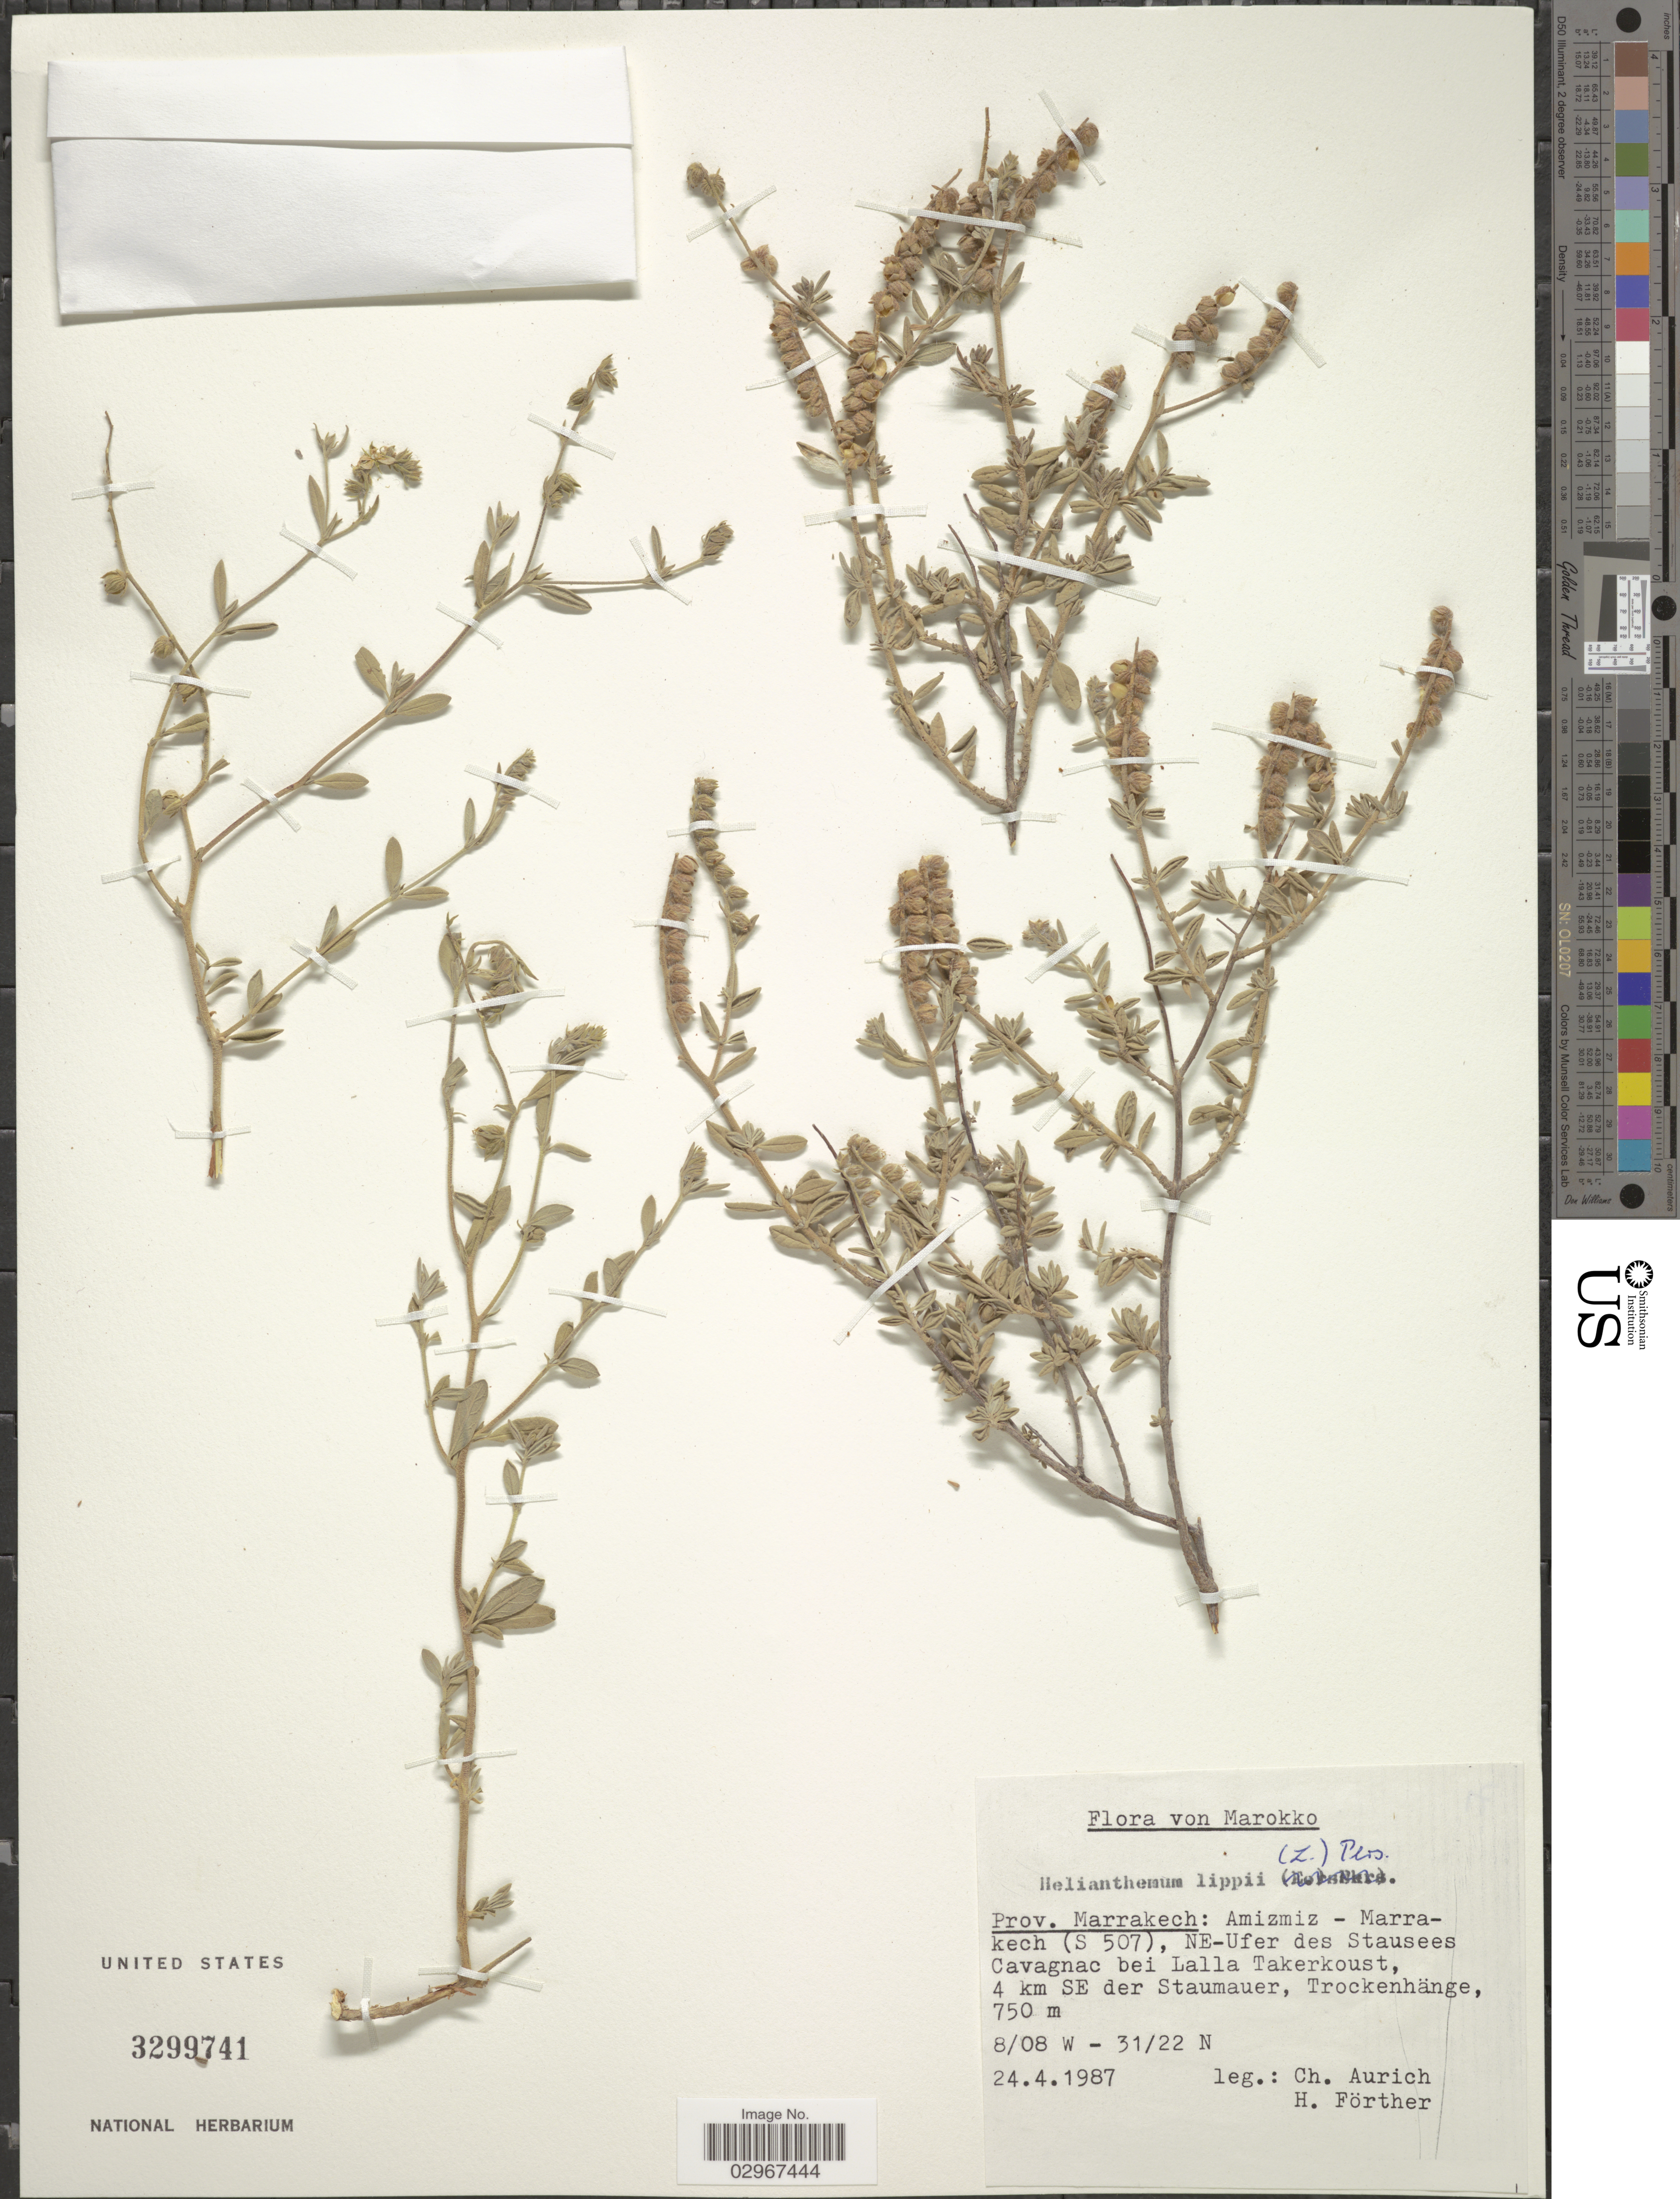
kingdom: Plantae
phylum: Tracheophyta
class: Magnoliopsida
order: Malvales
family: Cistaceae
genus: Helianthemum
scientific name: Helianthemum lippii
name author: (L.) Dum. Cours.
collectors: C. Aurich & H. Förther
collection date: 1987-04-24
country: Morocco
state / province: Marrakech-Tensift-Al Haouz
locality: Marokko. Prov. Marrakech: Amizmiz - Marrakech (S 507), NE-Ufer des Stausees Cavagnac bei Lalla Takerkoust, 4 km SE der Staumauer, Trockenhänge.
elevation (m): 750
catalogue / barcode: US 3299741